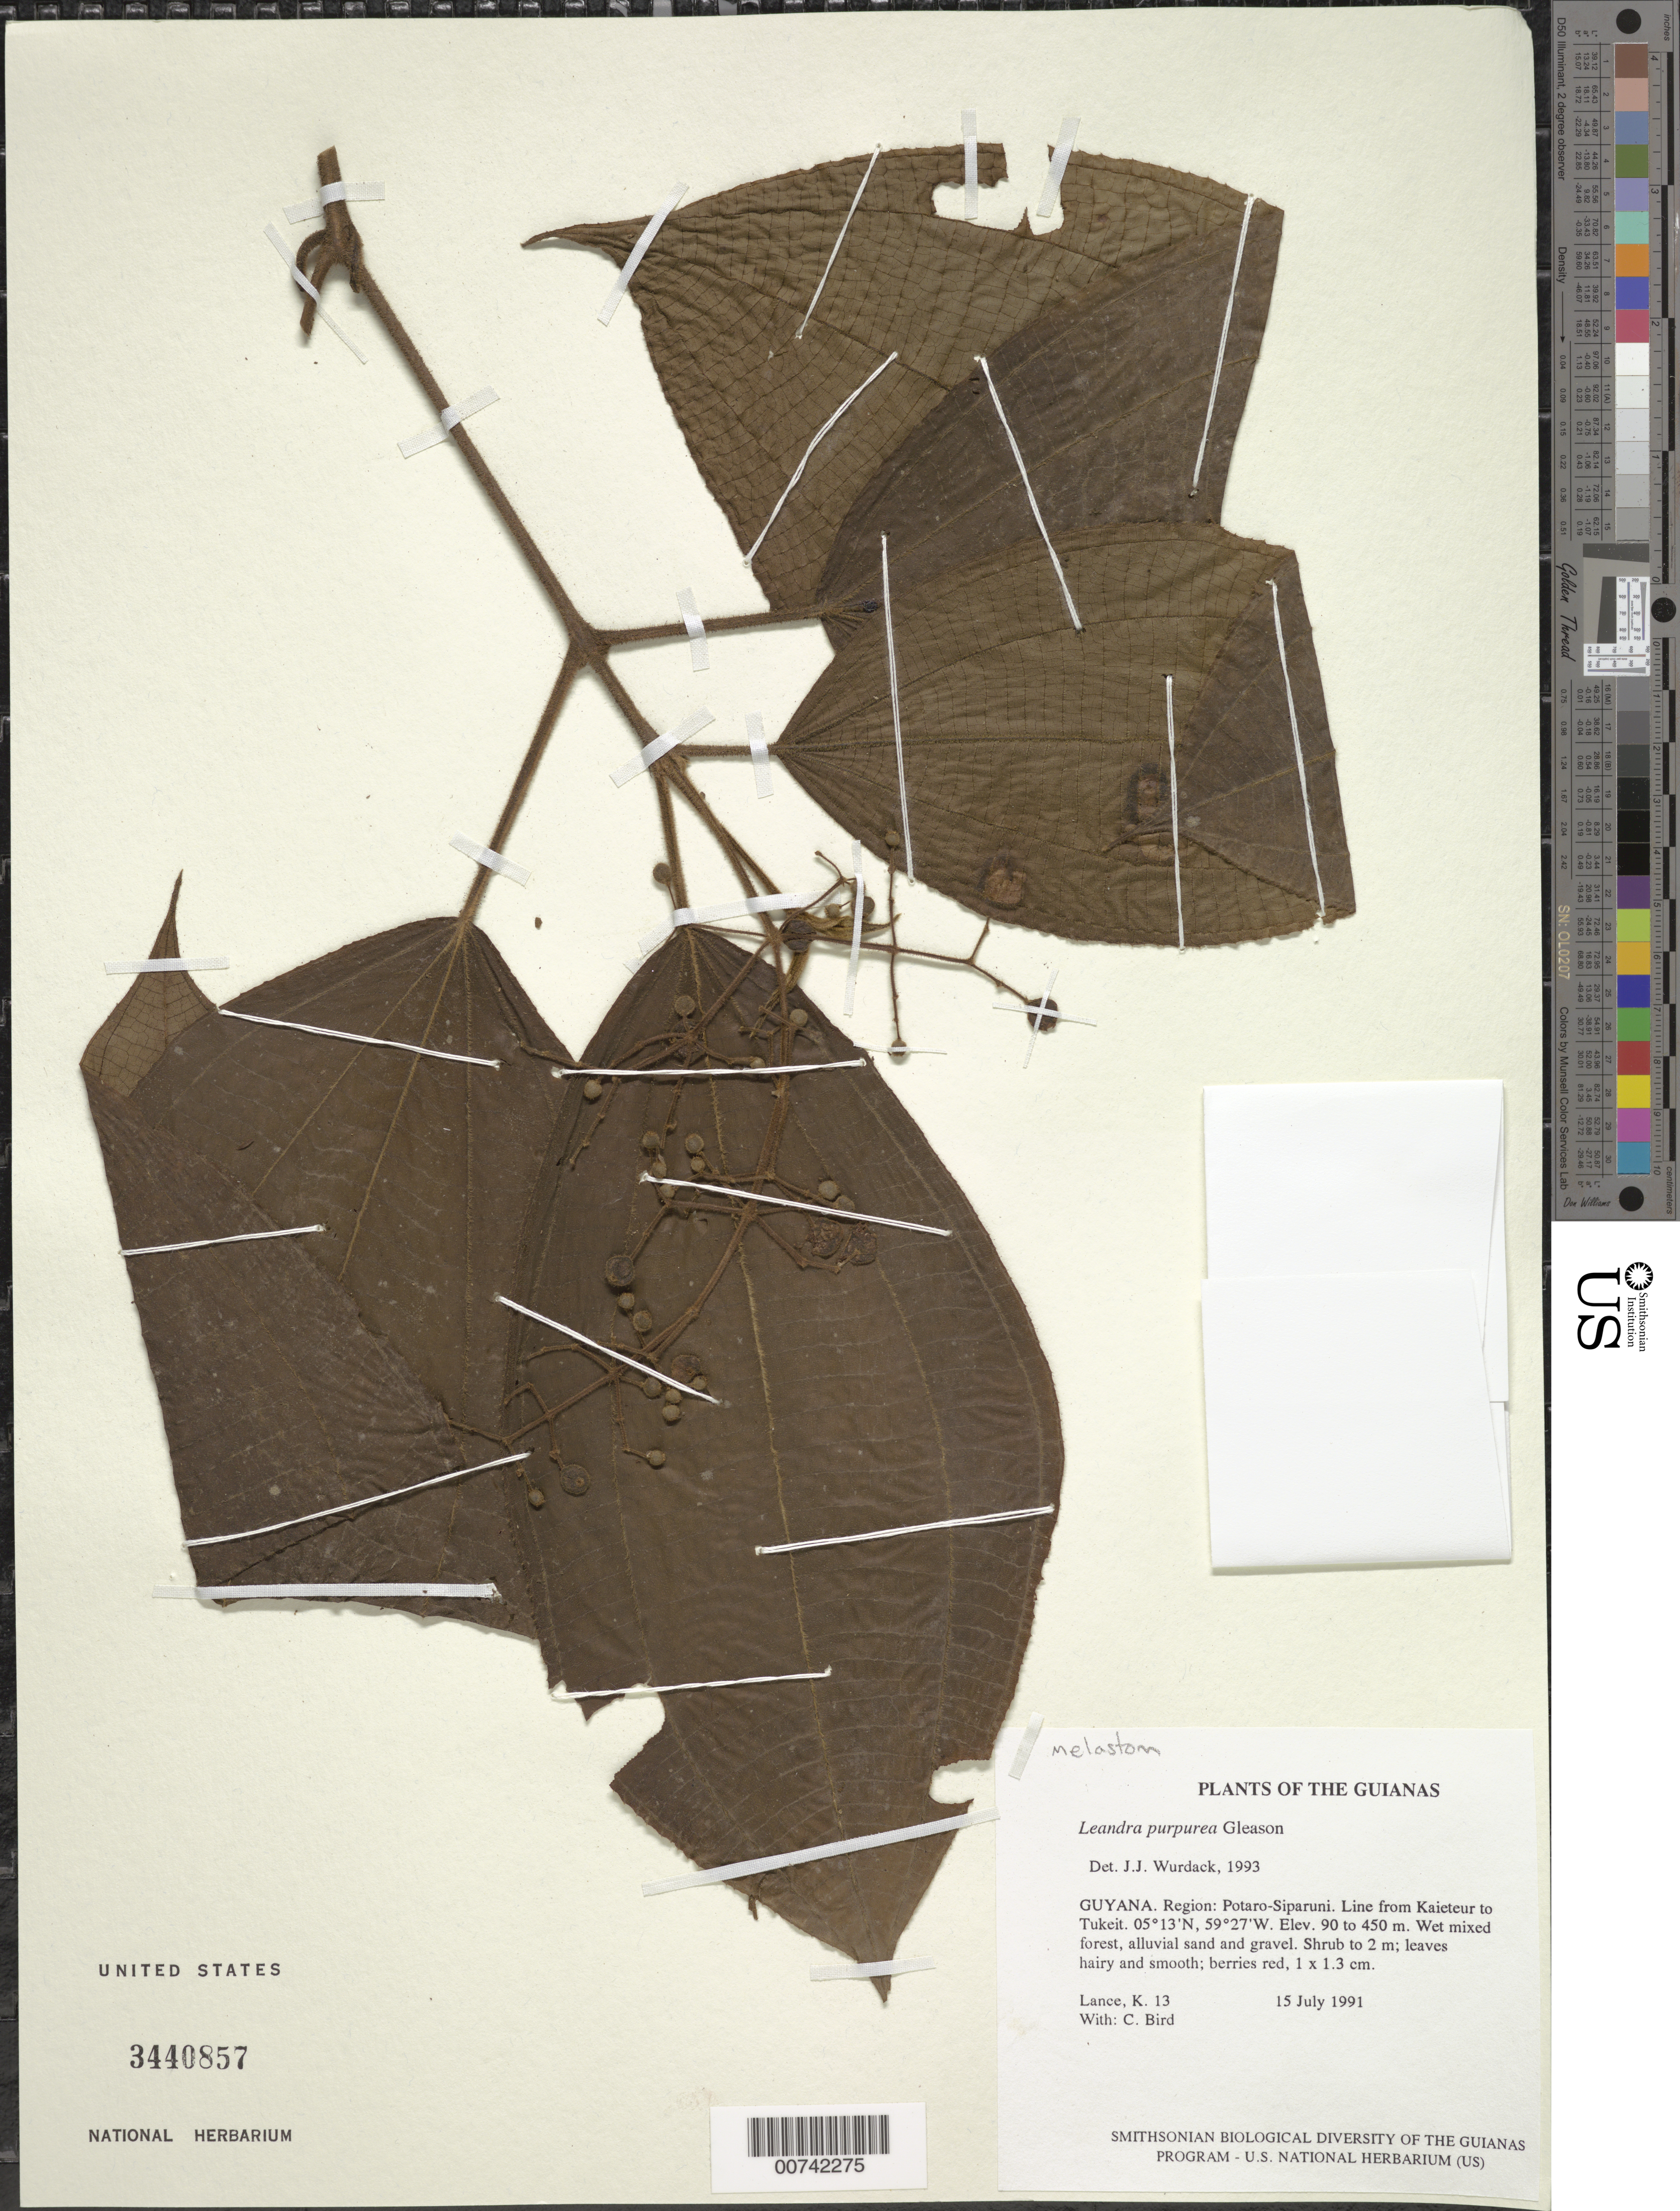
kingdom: Plantae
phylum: Tracheophyta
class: Magnoliopsida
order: Myrtales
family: Melastomataceae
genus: Leandra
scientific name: Leandra purpurea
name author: Gleason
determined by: Wurdack, John J., (US), US (UNITED STATES)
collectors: K. Lance & C. Bird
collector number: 13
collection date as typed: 15 July 1991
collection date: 1991-07-15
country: Guyana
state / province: Potaro-Siparuni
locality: Line from Kaieteur to Tukeit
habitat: Wet mixed forest, alluvial sand and gravel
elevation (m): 90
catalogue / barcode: US 3440857